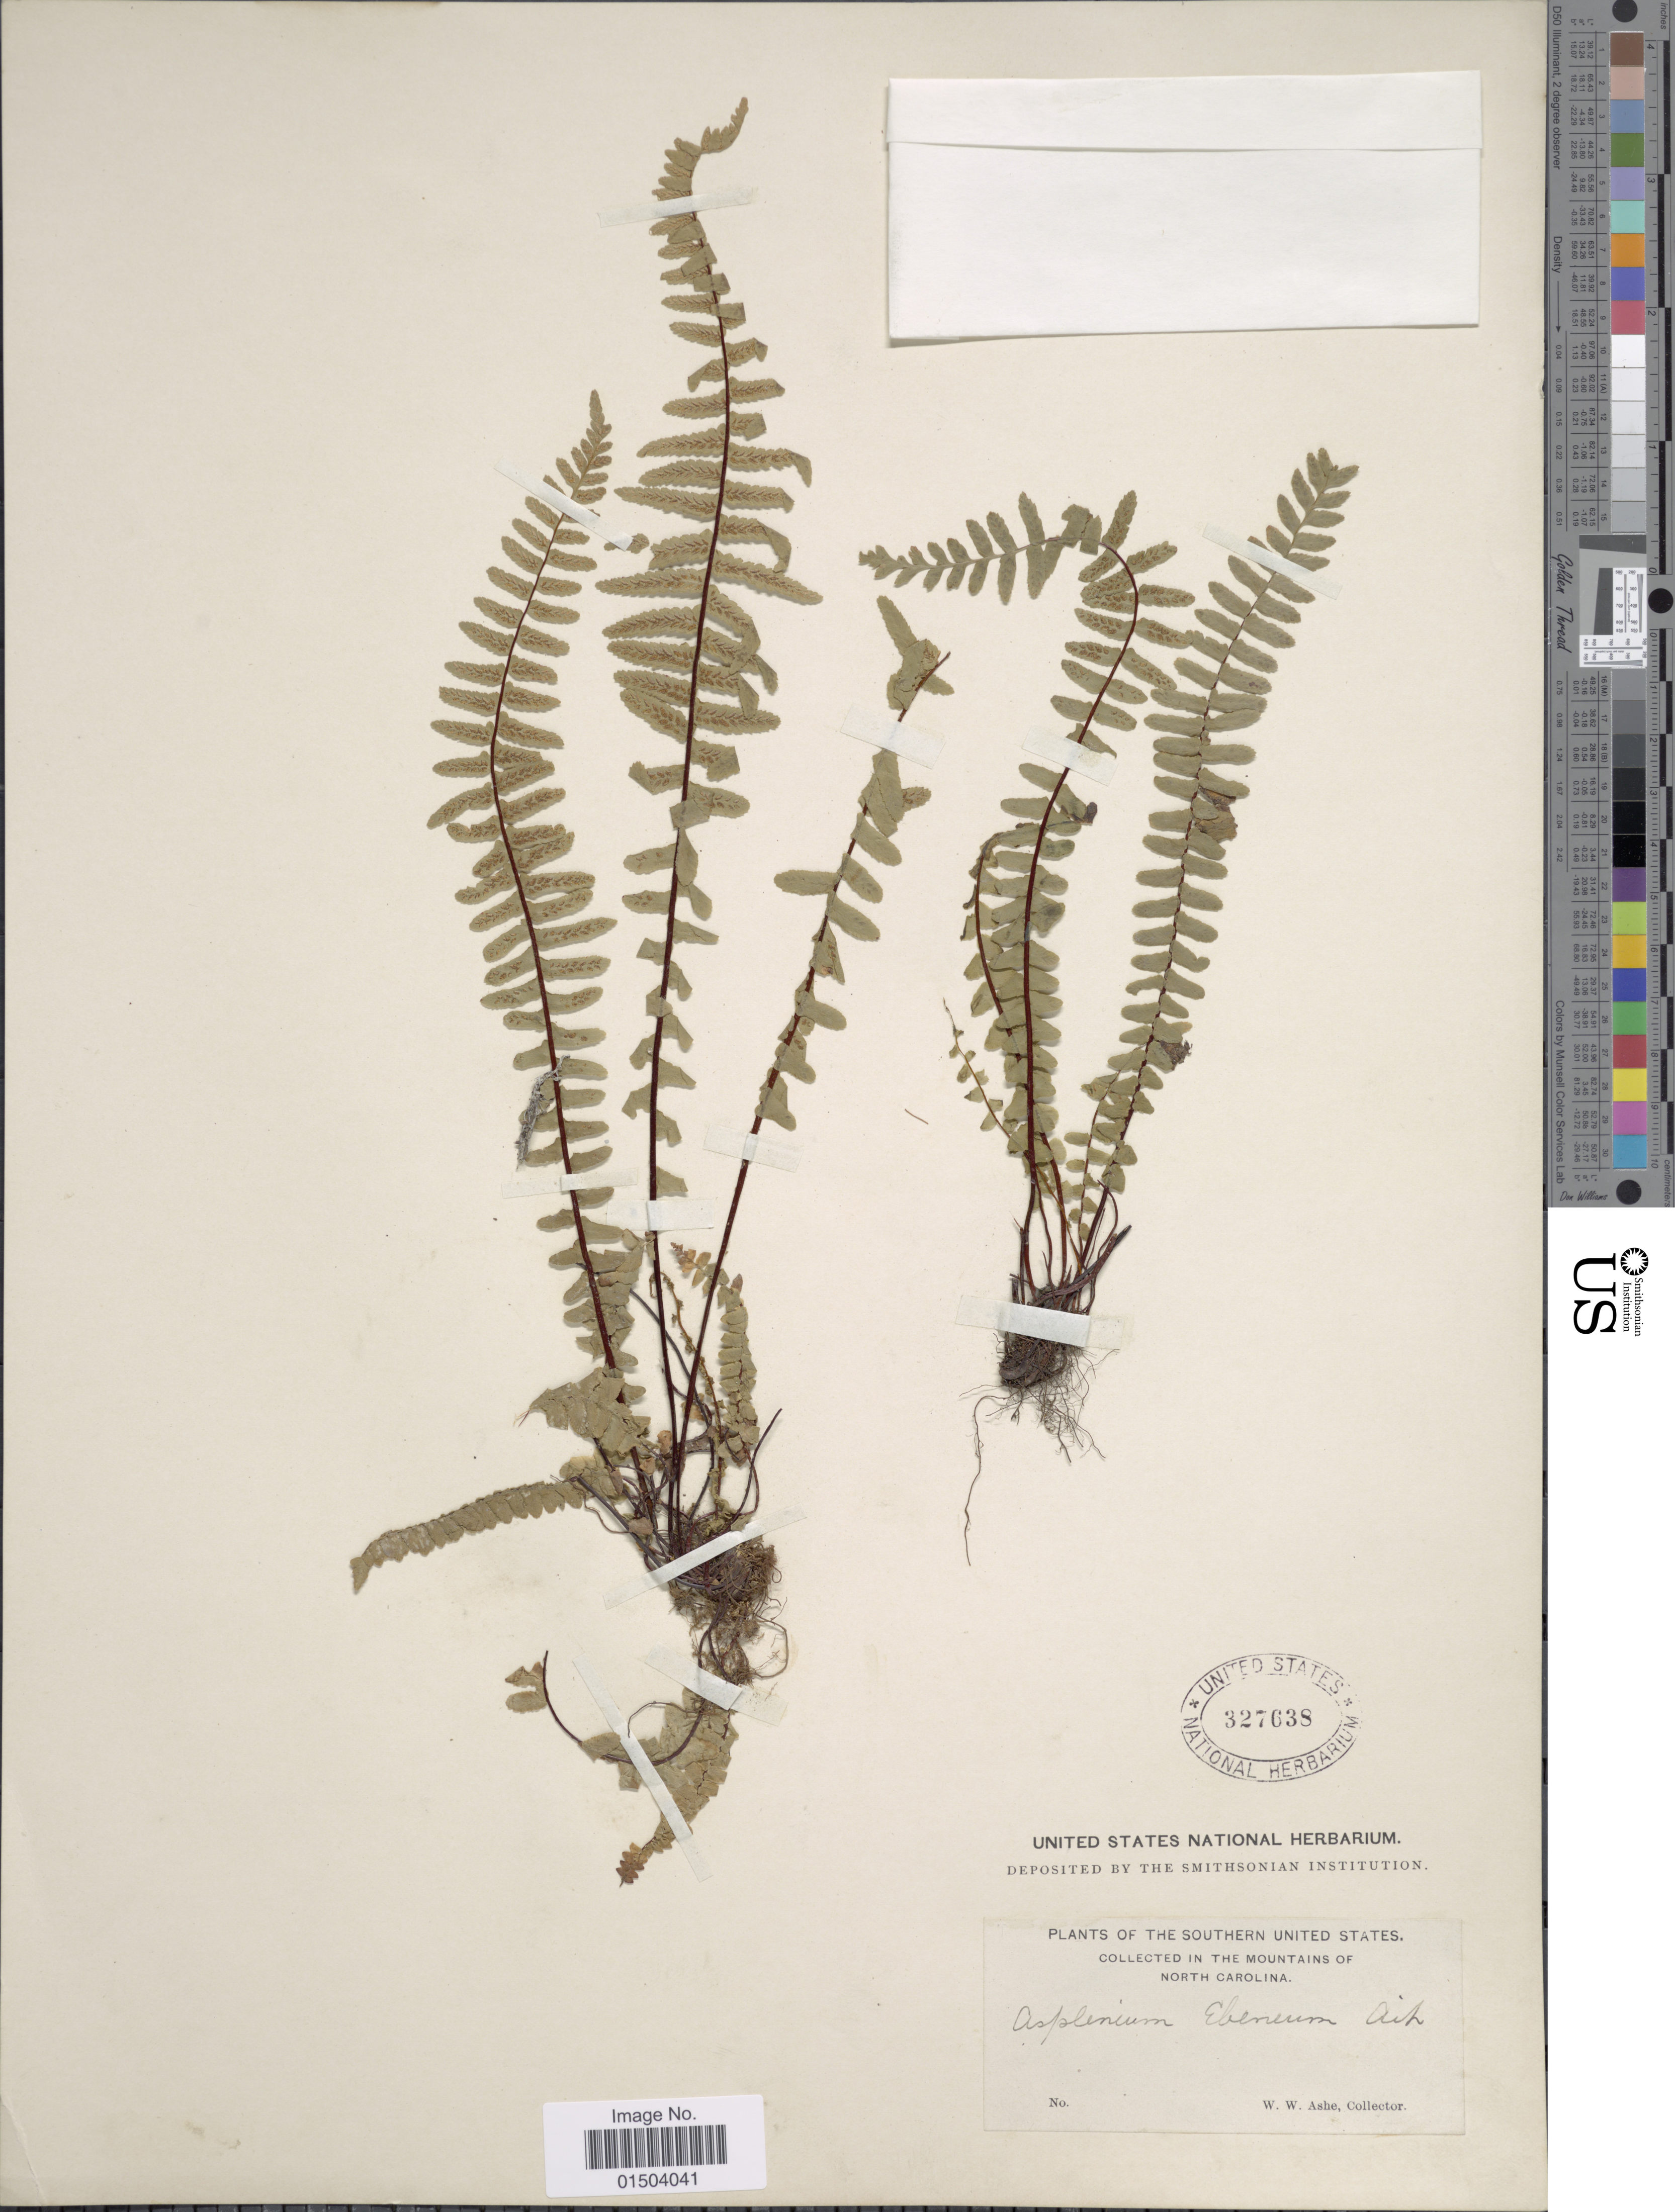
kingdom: Plantae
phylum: Tracheophyta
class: Polypodiopsida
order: Polypodiales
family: Aspleniaceae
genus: Asplenium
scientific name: Asplenium platyneuron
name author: (L.) Britton, Stearns & Poggenb.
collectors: W. W. Ashe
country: United States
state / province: North Carolina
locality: Southern United States. In the mountains of North Carolina.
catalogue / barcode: US 327638